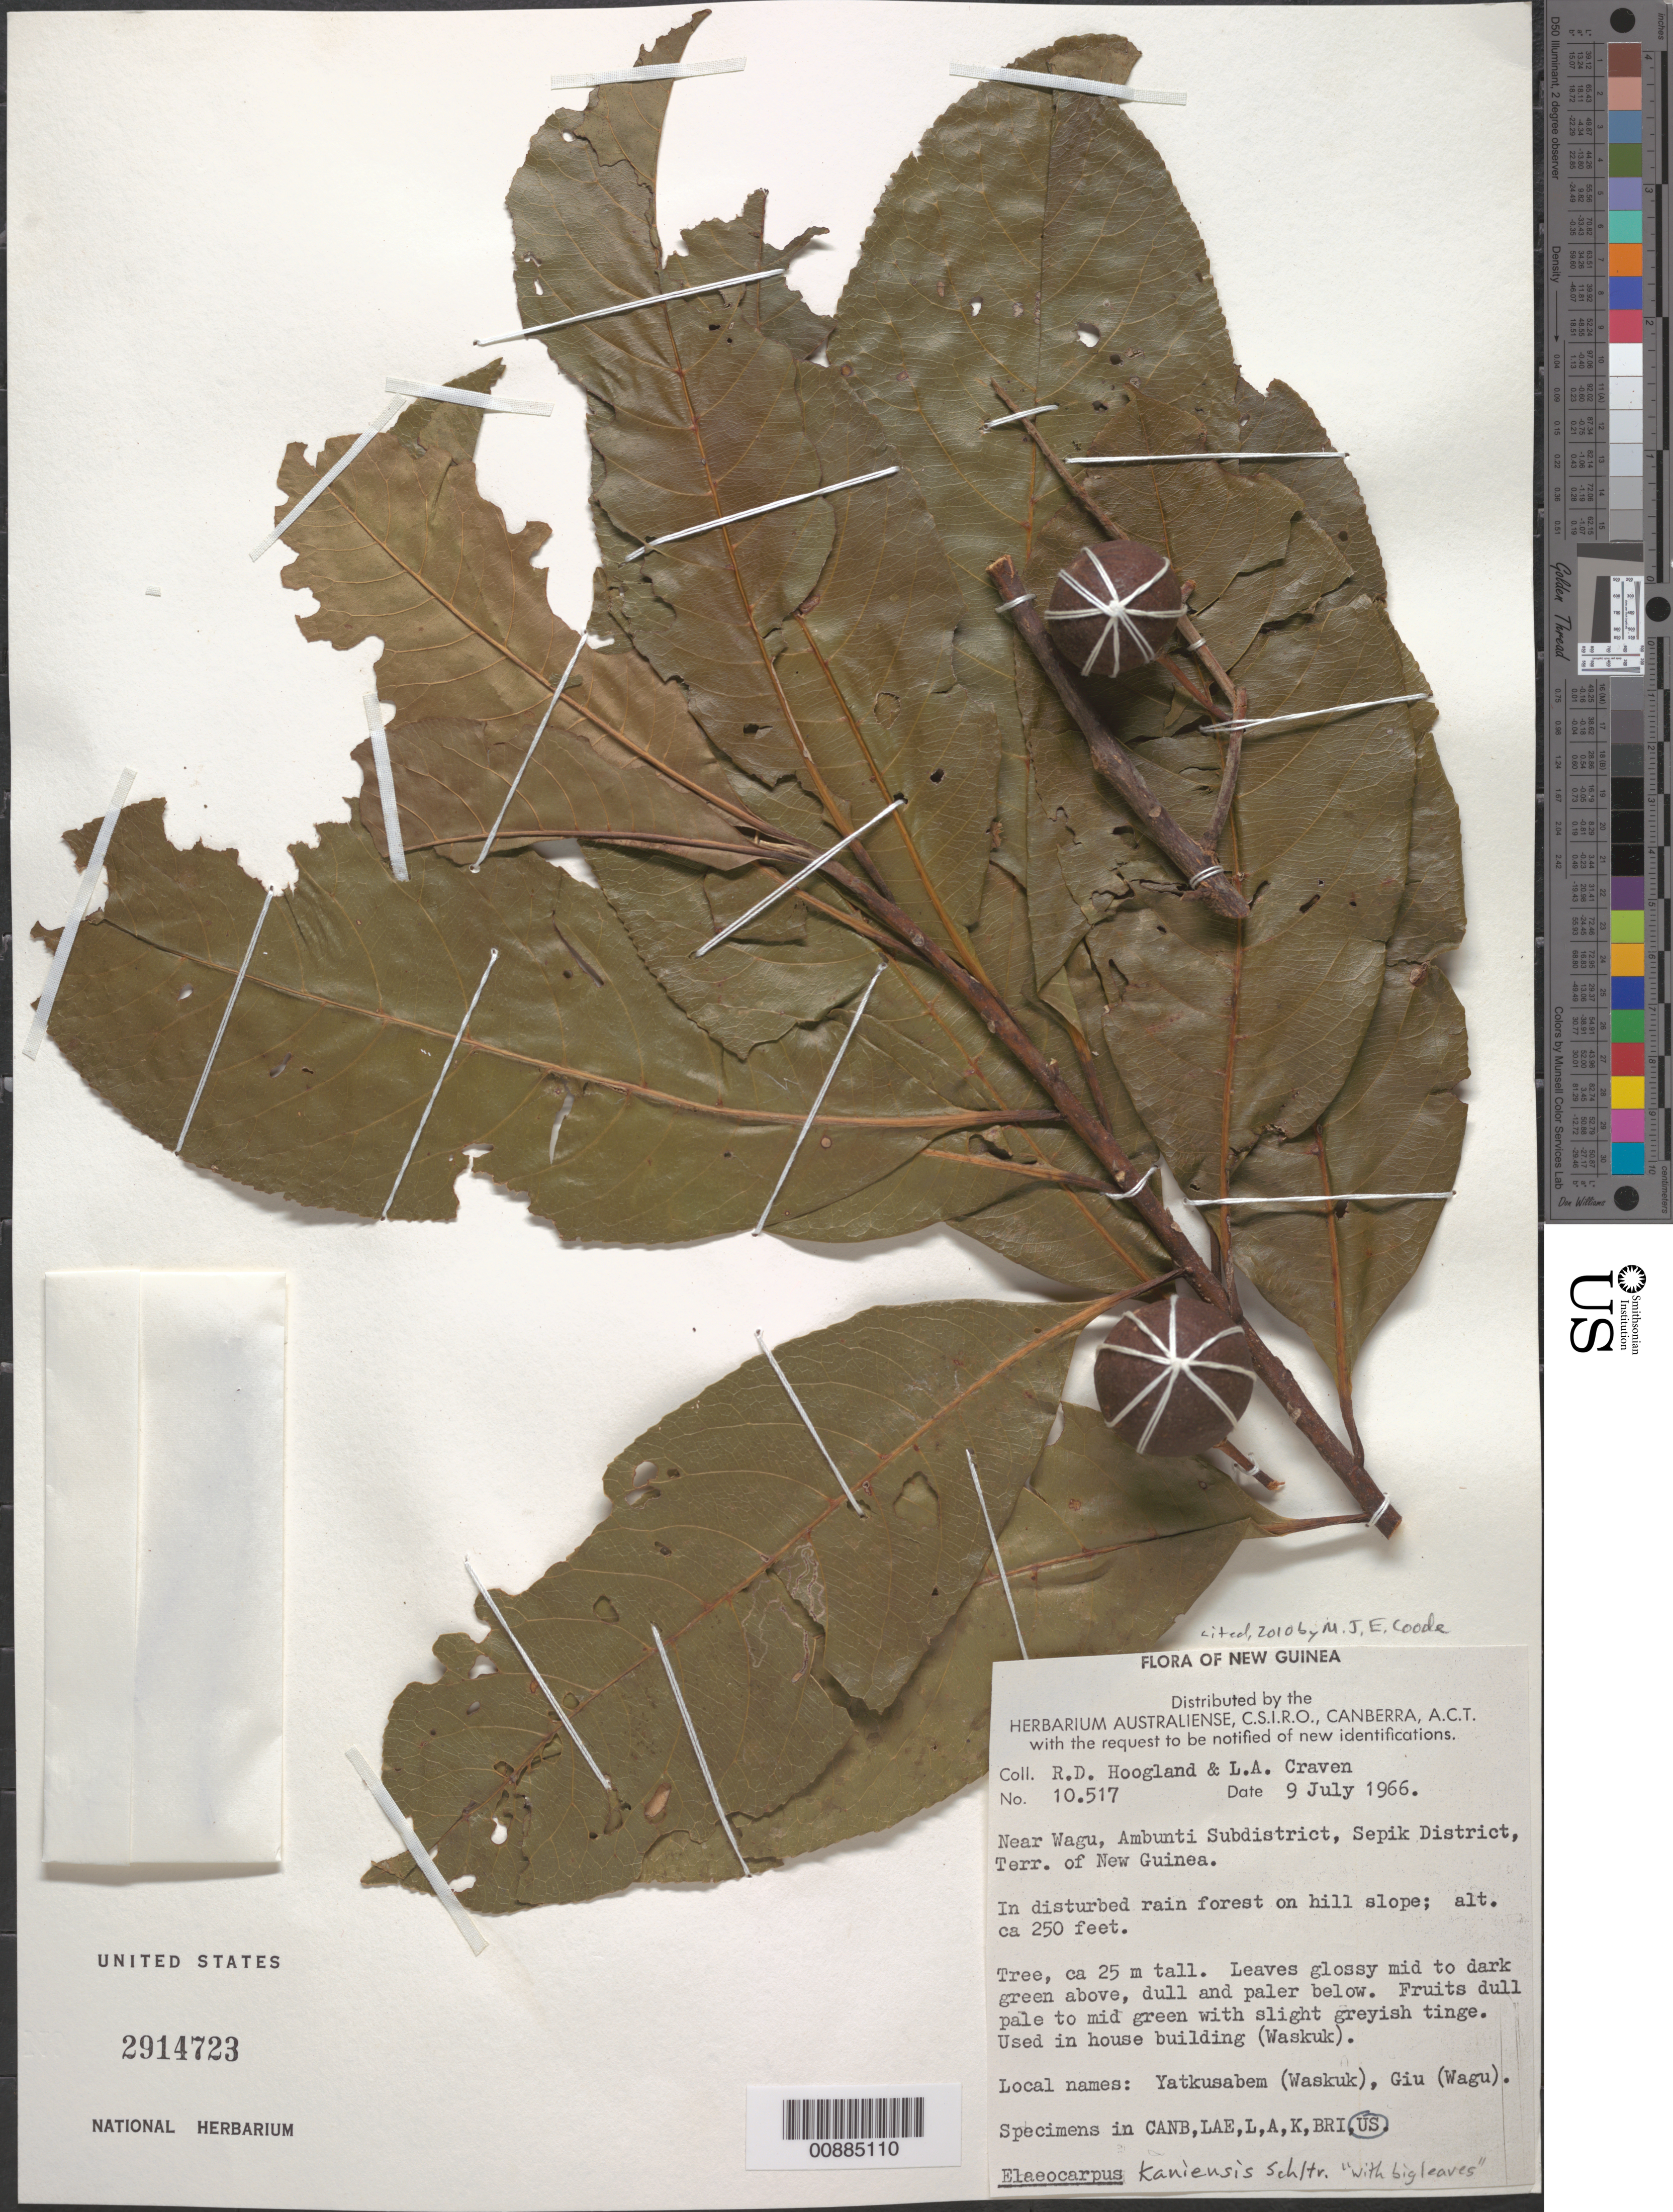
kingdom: Plantae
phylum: Tracheophyta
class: Magnoliopsida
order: Oxalidales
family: Elaeocarpaceae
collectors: R. D. Hoogland & L. A. Craven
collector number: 10517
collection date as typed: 09 Jul 1966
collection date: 1966-07-09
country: Papua New Guinea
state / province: East Sepik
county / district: Ambunti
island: New Guinea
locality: Territory of New Guinea, Sepik District, Ambunti Subdistrict, near Wagu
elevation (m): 76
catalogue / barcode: US 2914723